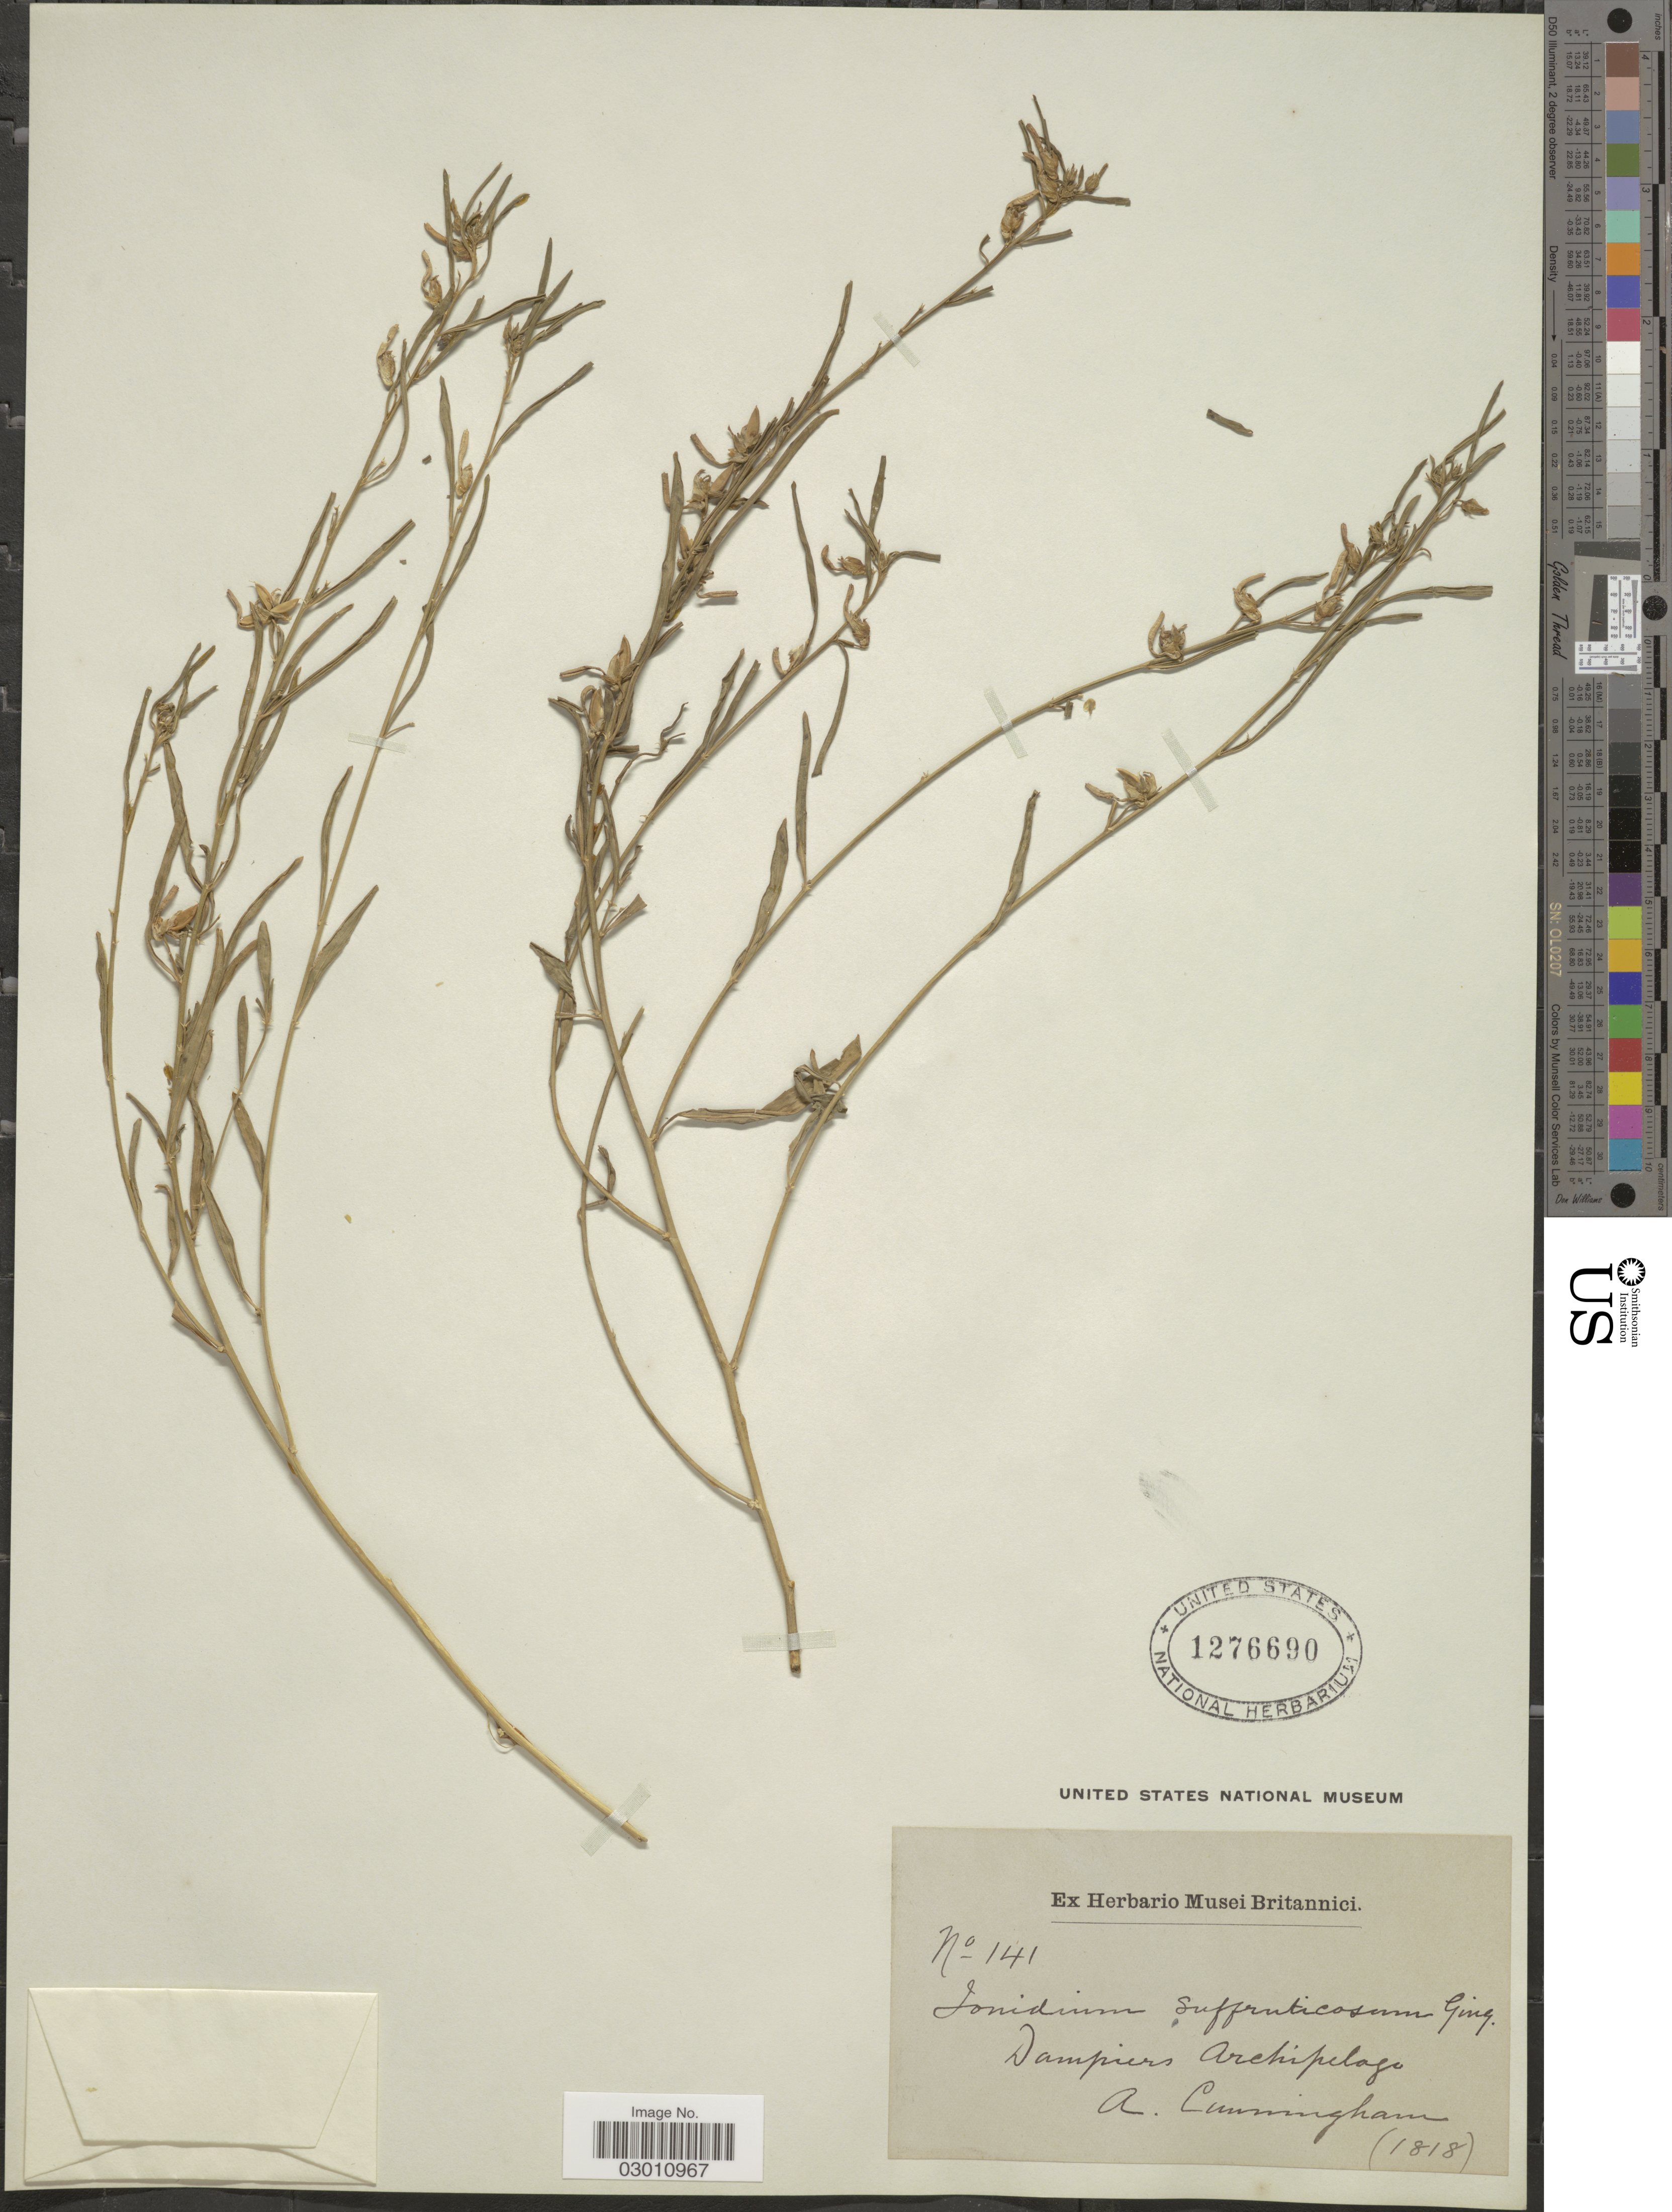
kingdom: Plantae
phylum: Tracheophyta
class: Magnoliopsida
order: Malpighiales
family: Violaceae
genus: Pigea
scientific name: Pigea enneasperma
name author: (L.) P.I. Forst.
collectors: A. Cunningham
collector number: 141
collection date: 1818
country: Australia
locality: Dampiers Archipelago.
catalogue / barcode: US 1276690